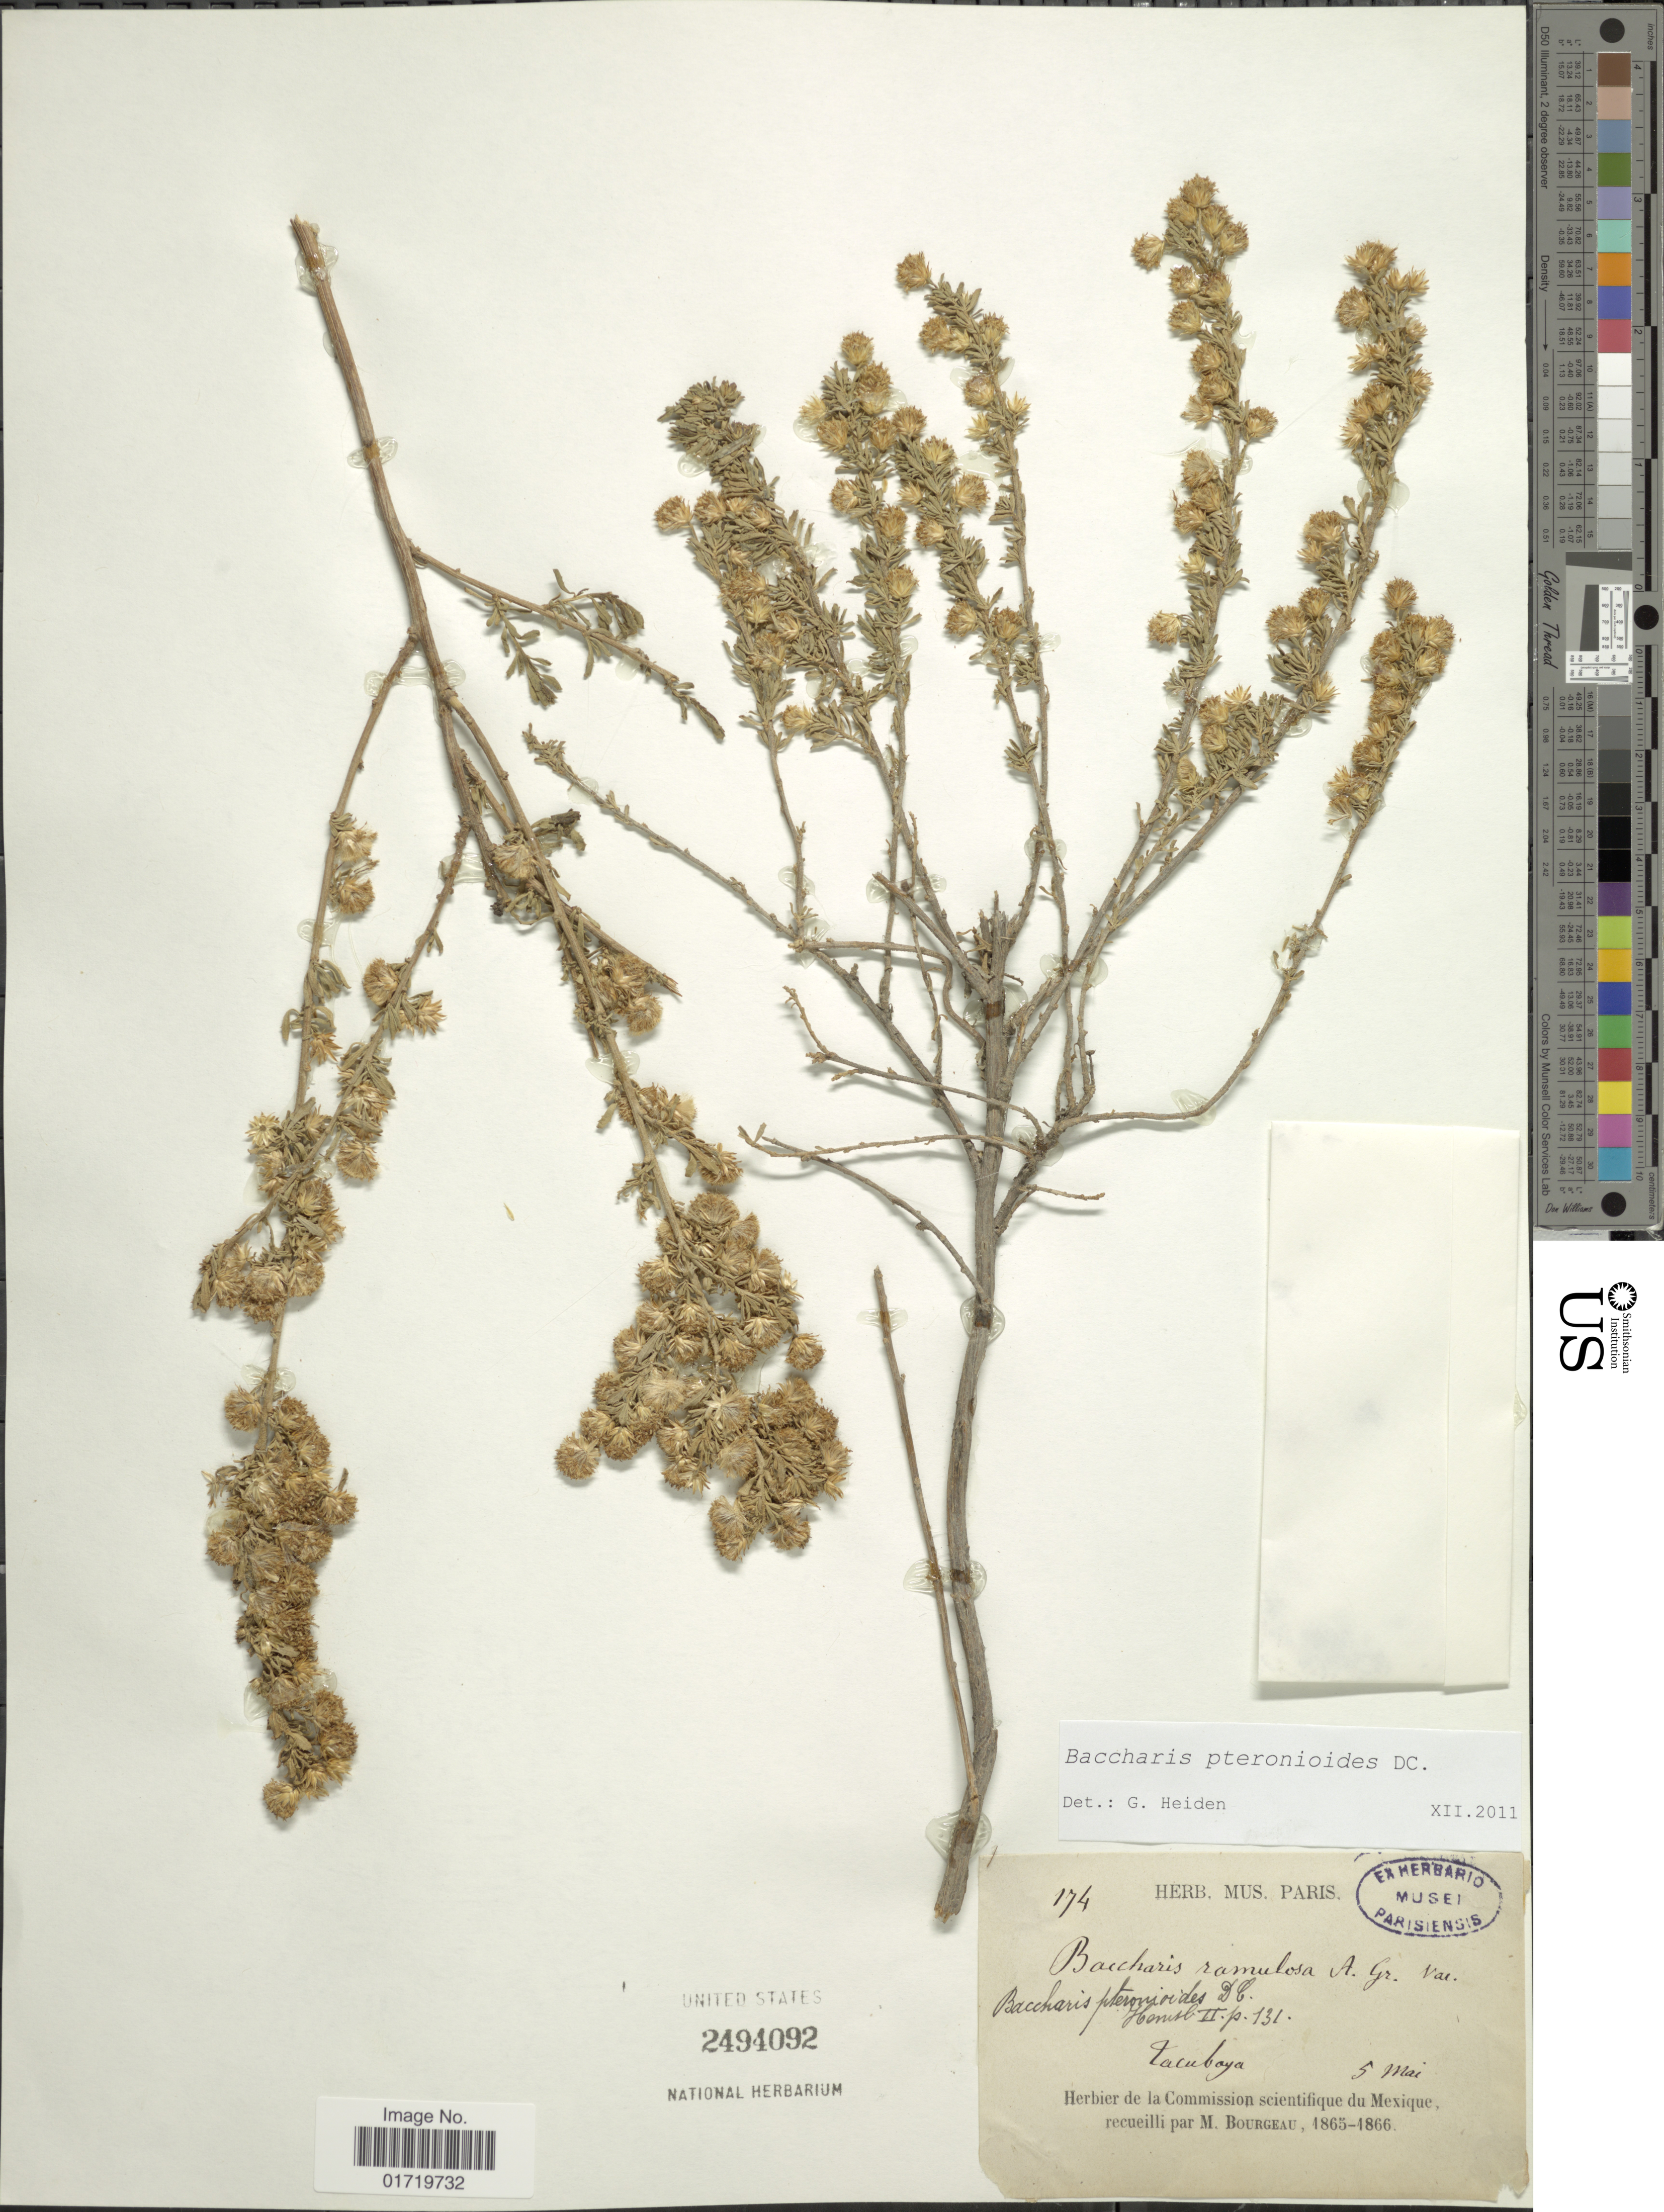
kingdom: Plantae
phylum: Tracheophyta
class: Magnoliopsida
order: Asterales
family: Asteraceae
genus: Baccharis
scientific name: Baccharis pteronioides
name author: DC.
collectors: M. Bourgeau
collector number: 174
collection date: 1865-05-05/1866-05-05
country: Mexico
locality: Tacubaya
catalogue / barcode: US 2494092